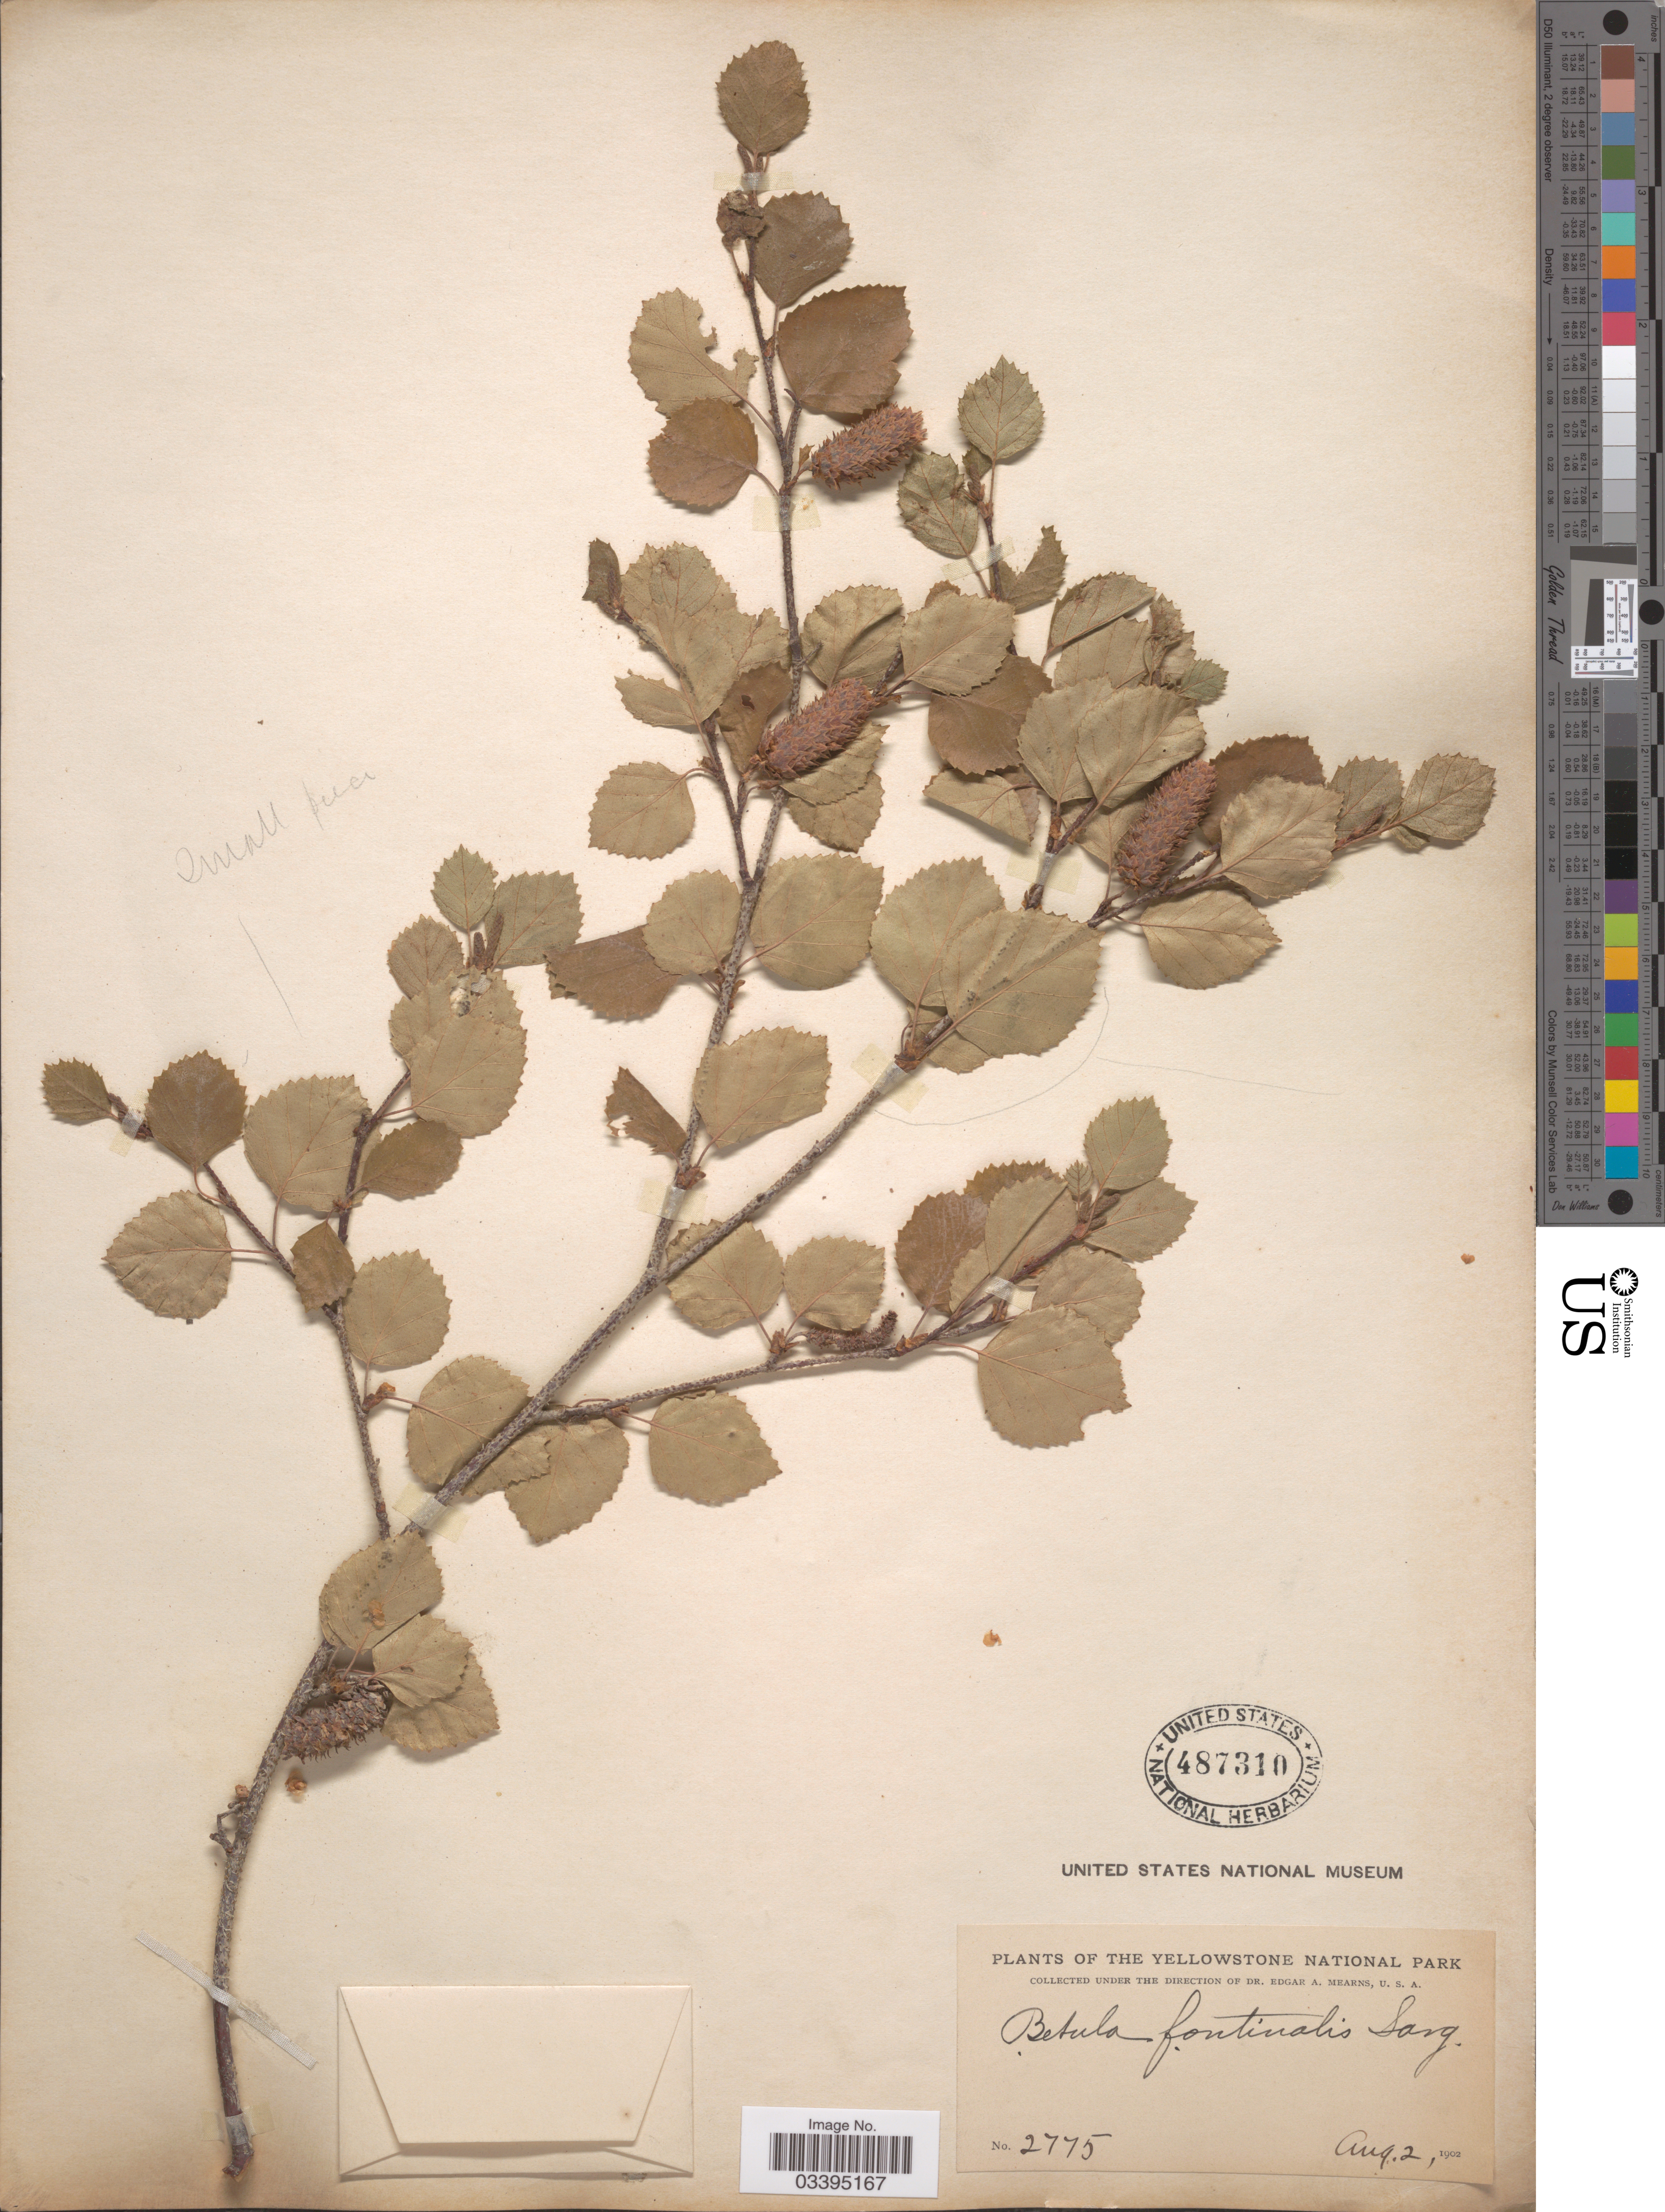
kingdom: Plantae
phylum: Tracheophyta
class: Magnoliopsida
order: Fagales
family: Betulaceae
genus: Betula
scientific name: Betula fontinalis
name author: Sarg.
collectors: E. A. Mearns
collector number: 2775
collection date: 1902-08-02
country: United States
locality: Yellowstone National Park.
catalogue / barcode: US 487310